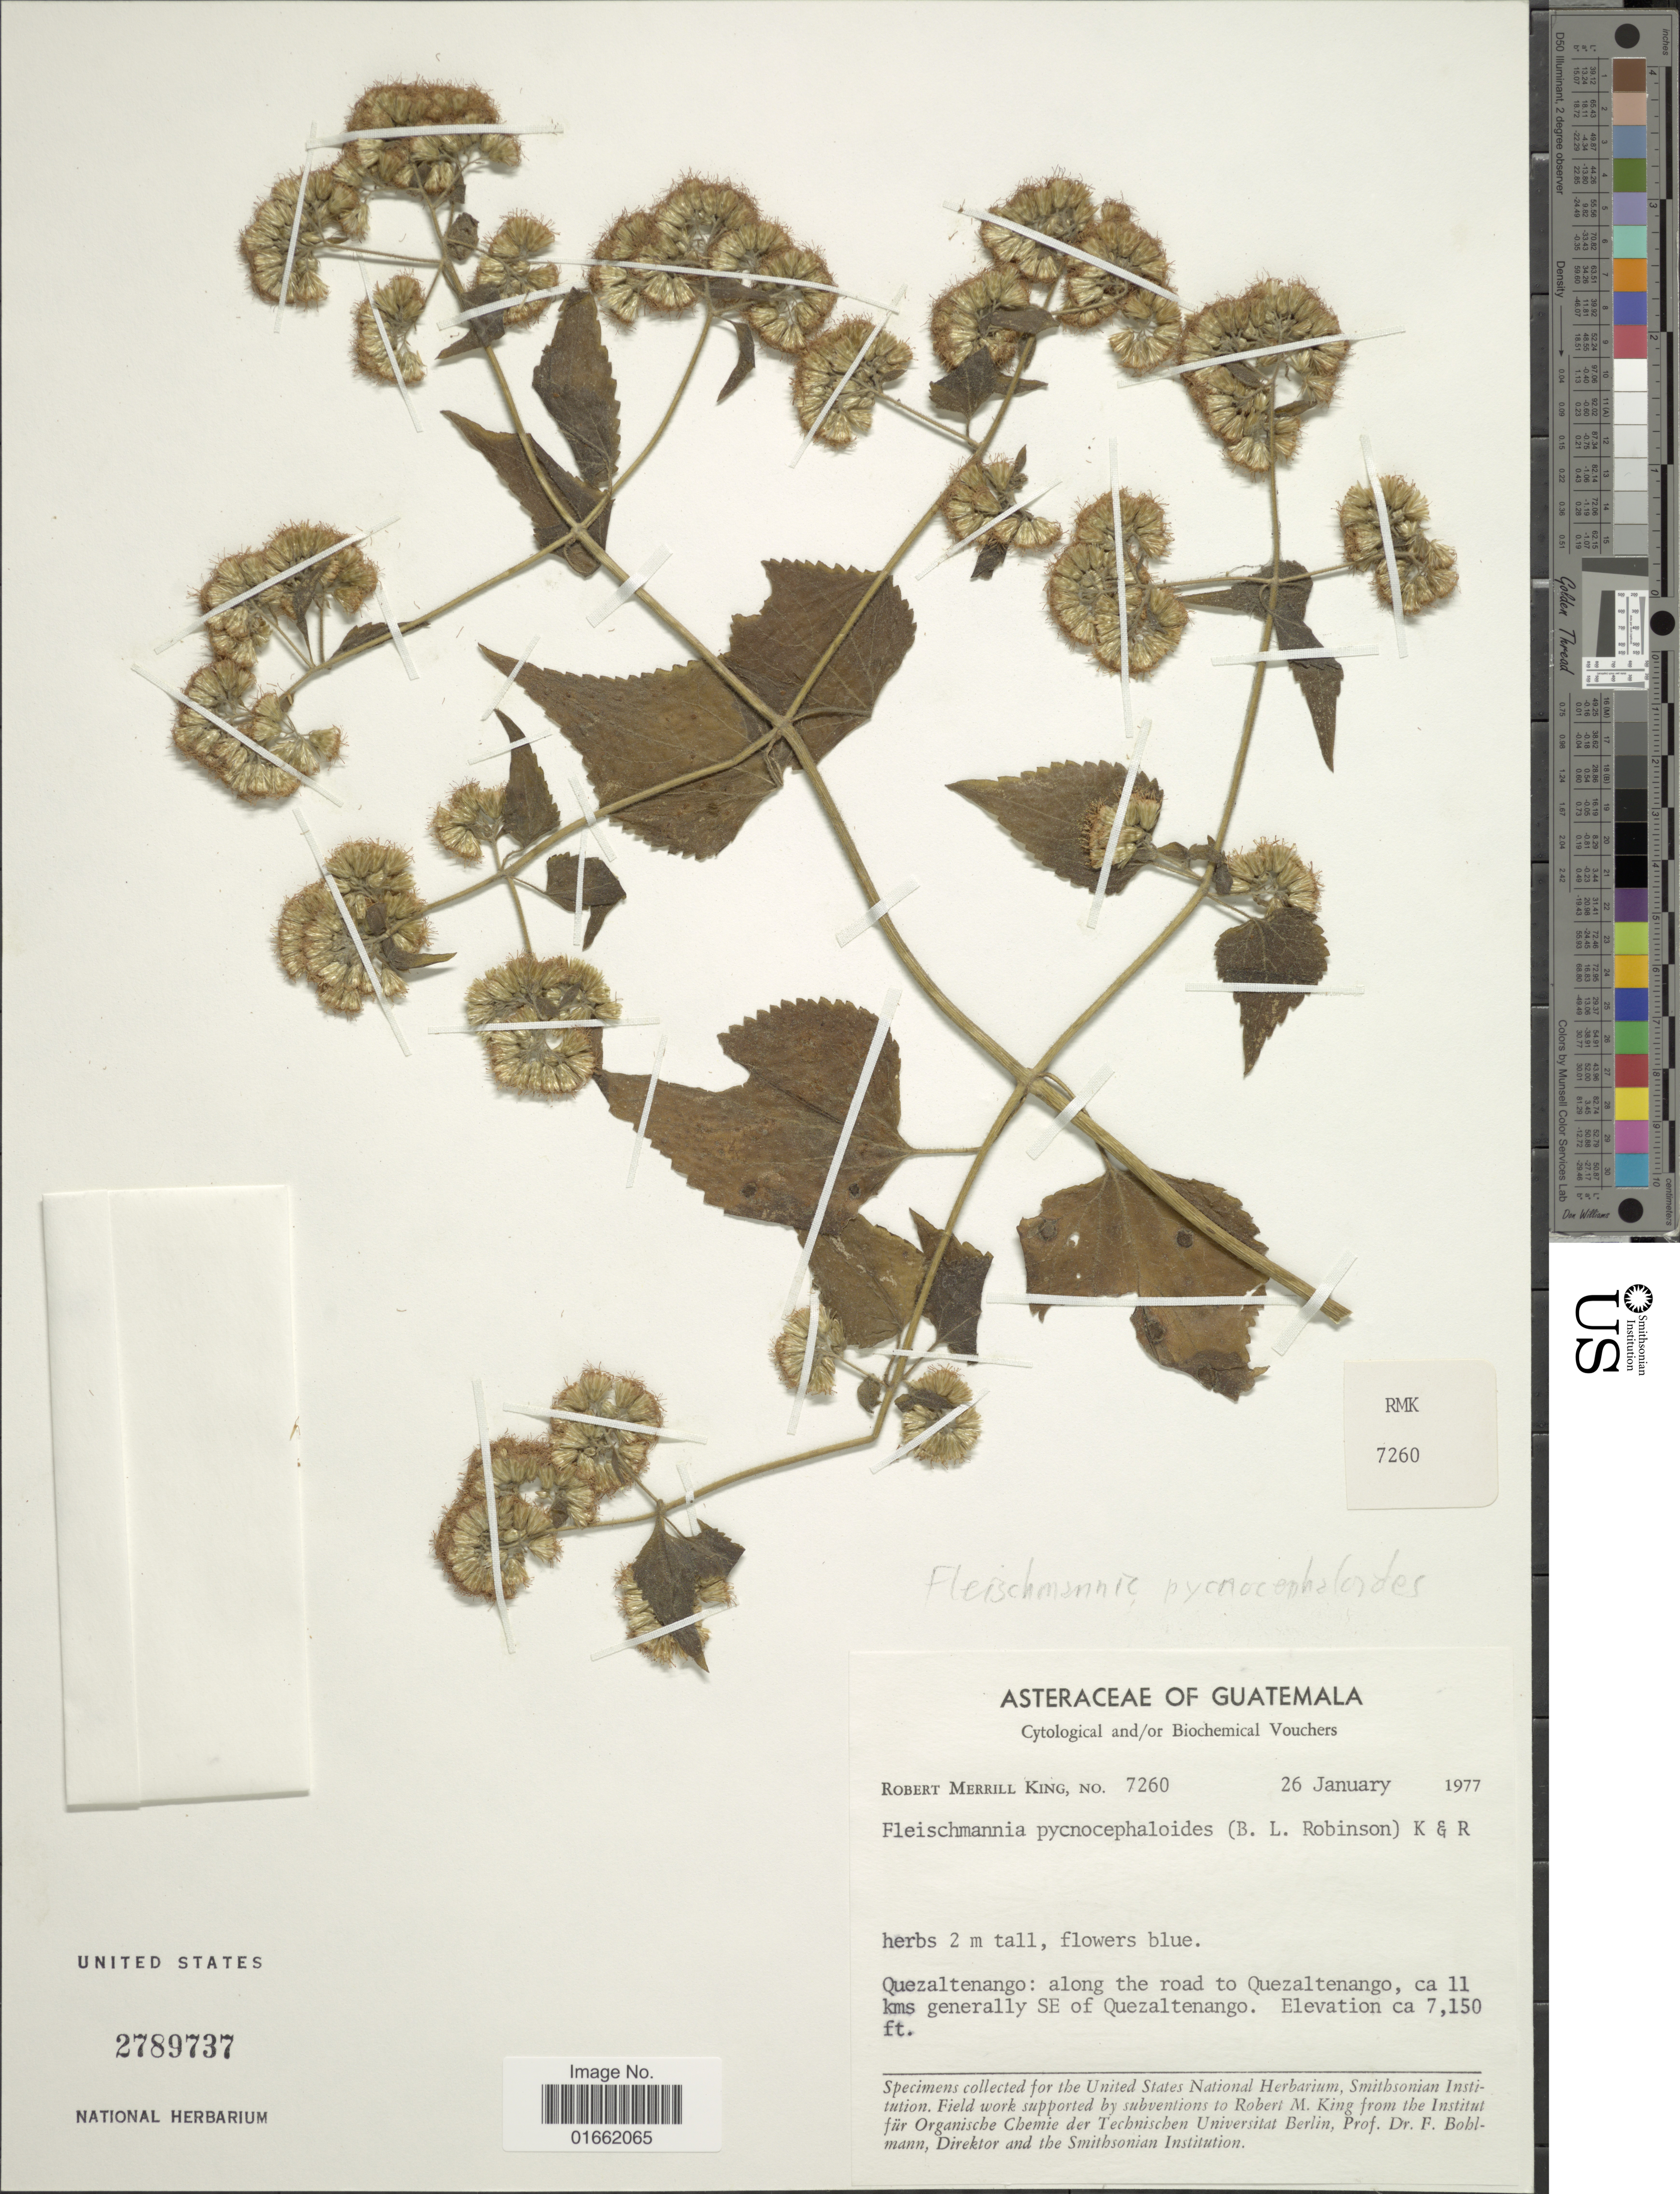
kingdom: Plantae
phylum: Tracheophyta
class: Magnoliopsida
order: Asterales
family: Asteraceae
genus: Fleischmannia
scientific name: Fleischmannia pycnocephaloides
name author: (B.L. Rob.) R.M. King & H. Rob.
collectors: R. M. King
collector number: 7260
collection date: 1977-01-26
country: Guatemala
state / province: Quetzaltenango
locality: Quezaltenango: along the road to Quezaltenango, ca 11 kms generally SE of Quezaltenango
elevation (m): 2179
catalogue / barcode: US 2789737